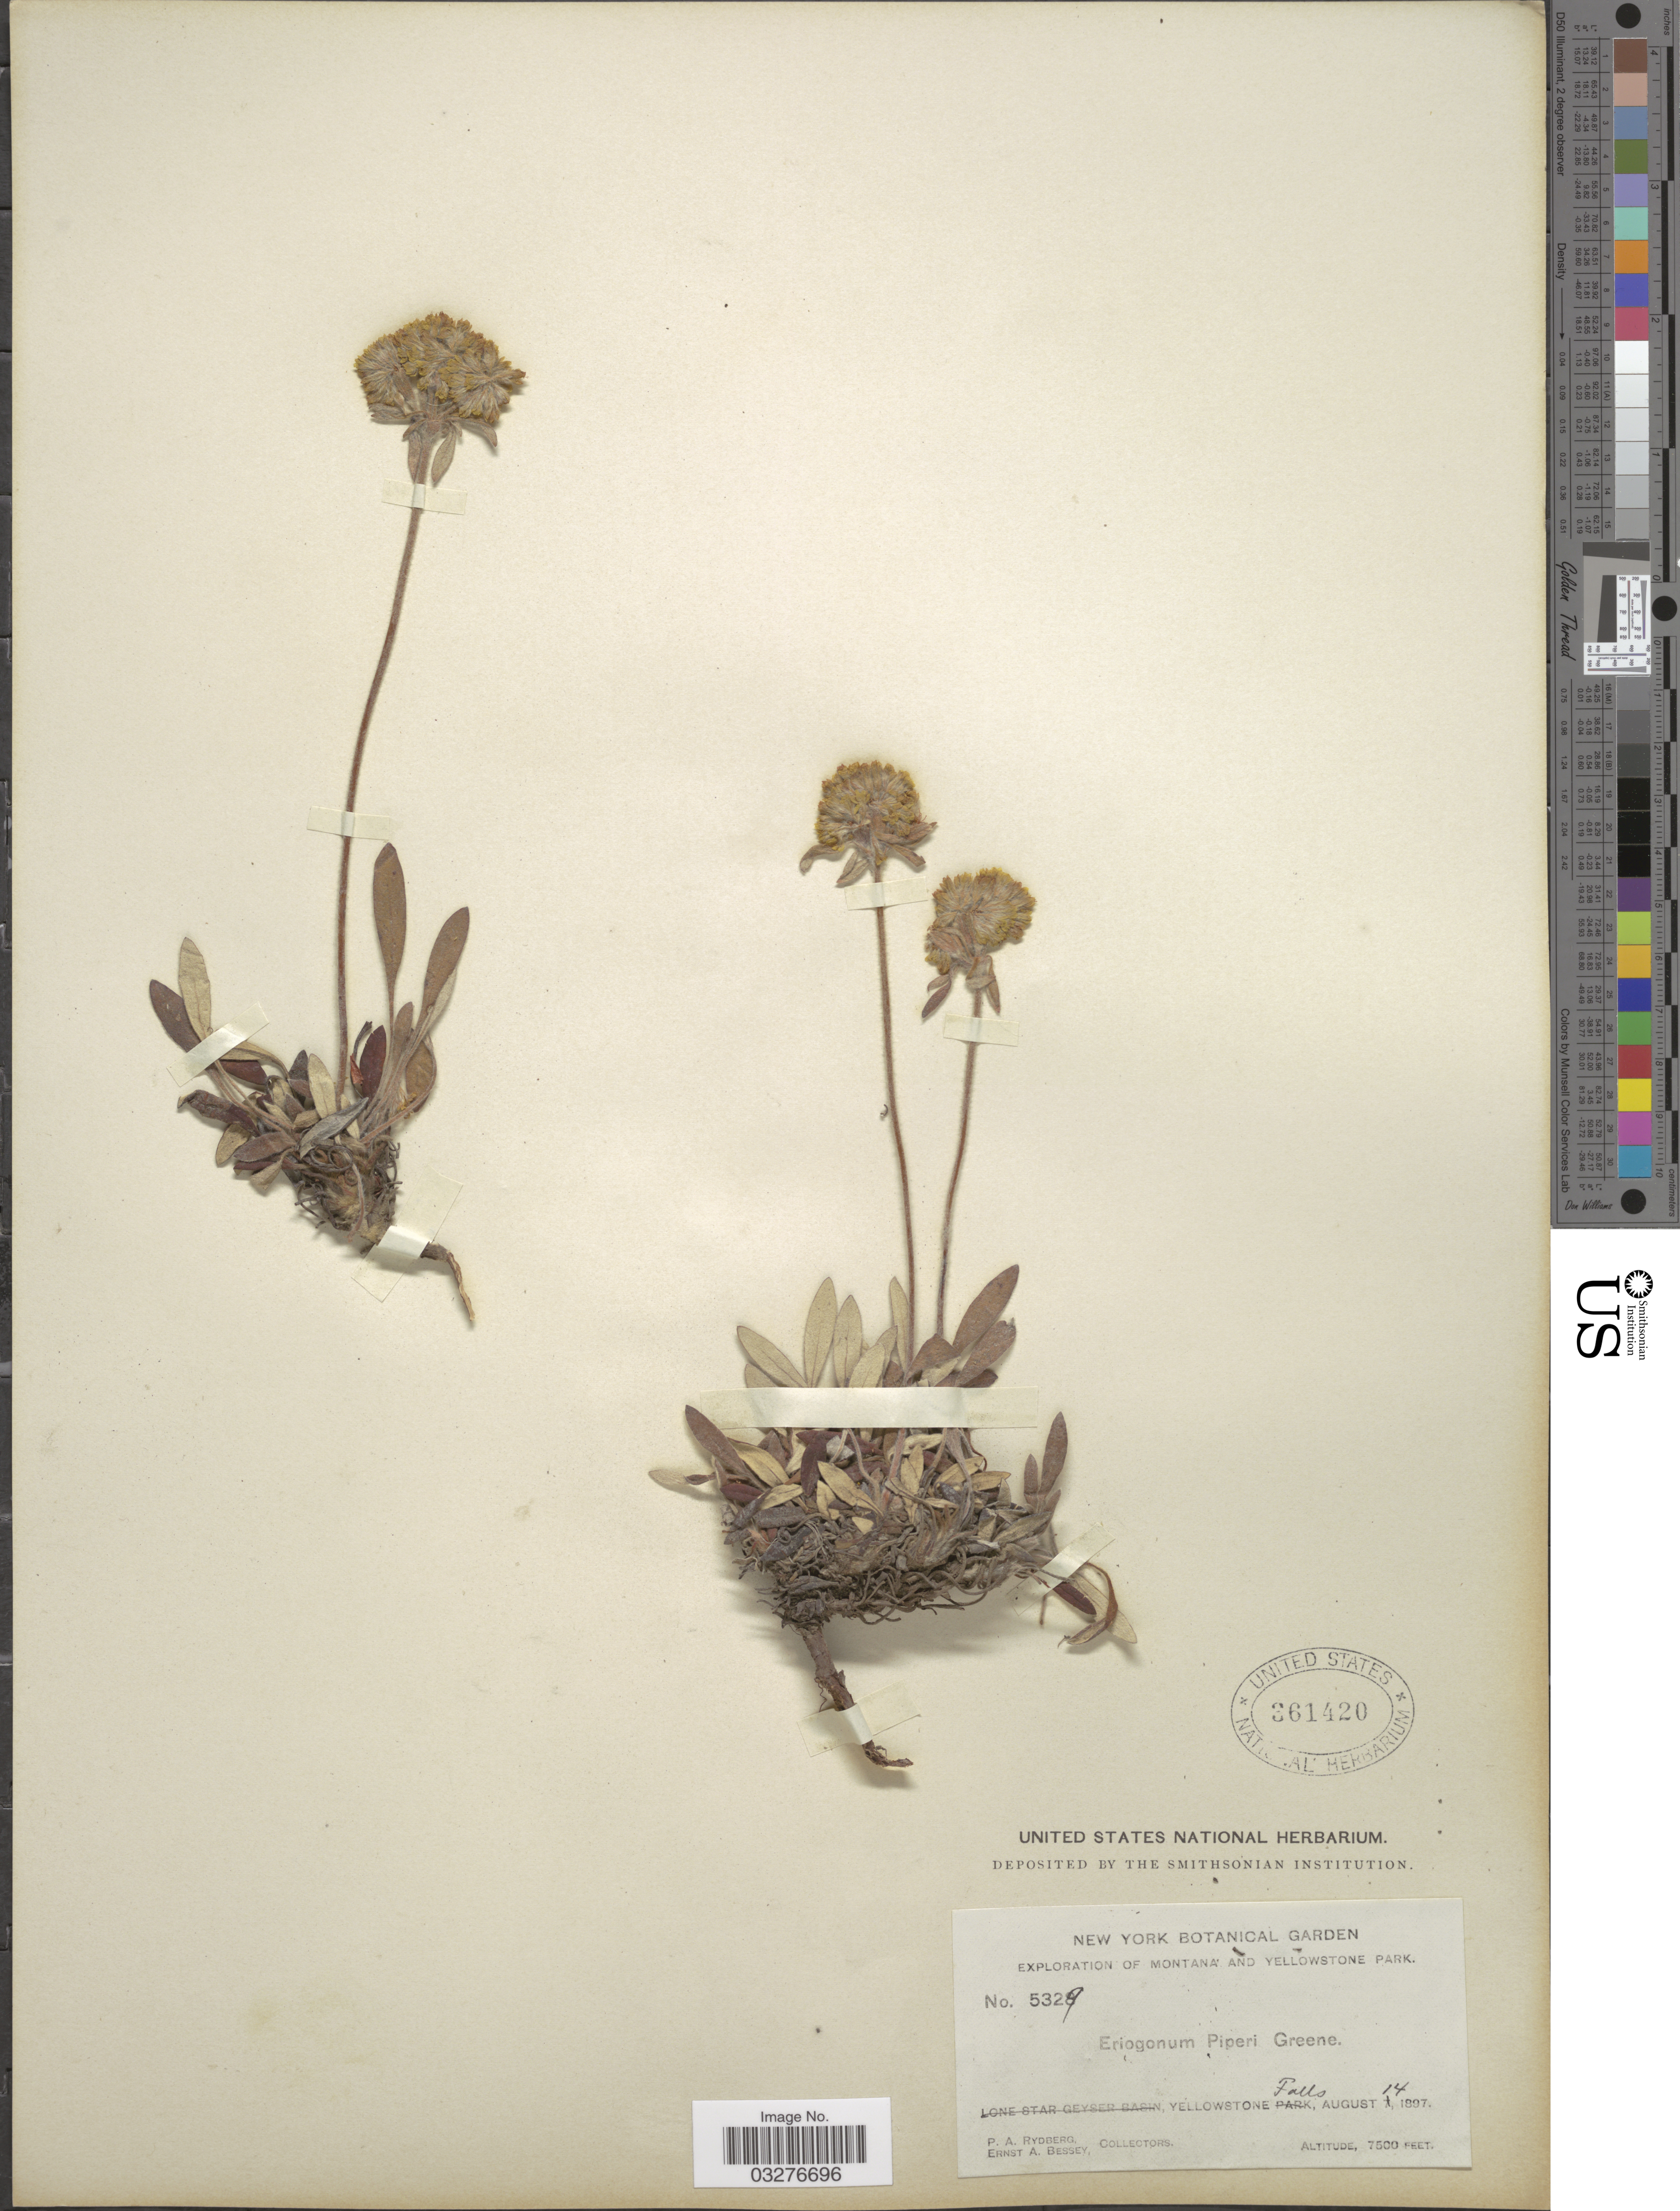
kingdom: Plantae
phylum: Tracheophyta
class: Magnoliopsida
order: Caryophyllales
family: Polygonaceae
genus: Eriogonum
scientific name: Eriogonum flavum var. piperi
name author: M.E. Jones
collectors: P. A. Rydberg & E. A. Bessey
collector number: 5329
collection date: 1897-08-14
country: United States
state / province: Montana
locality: Yellowstone Park. Yellowstone Falls.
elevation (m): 2286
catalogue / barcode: US 361420